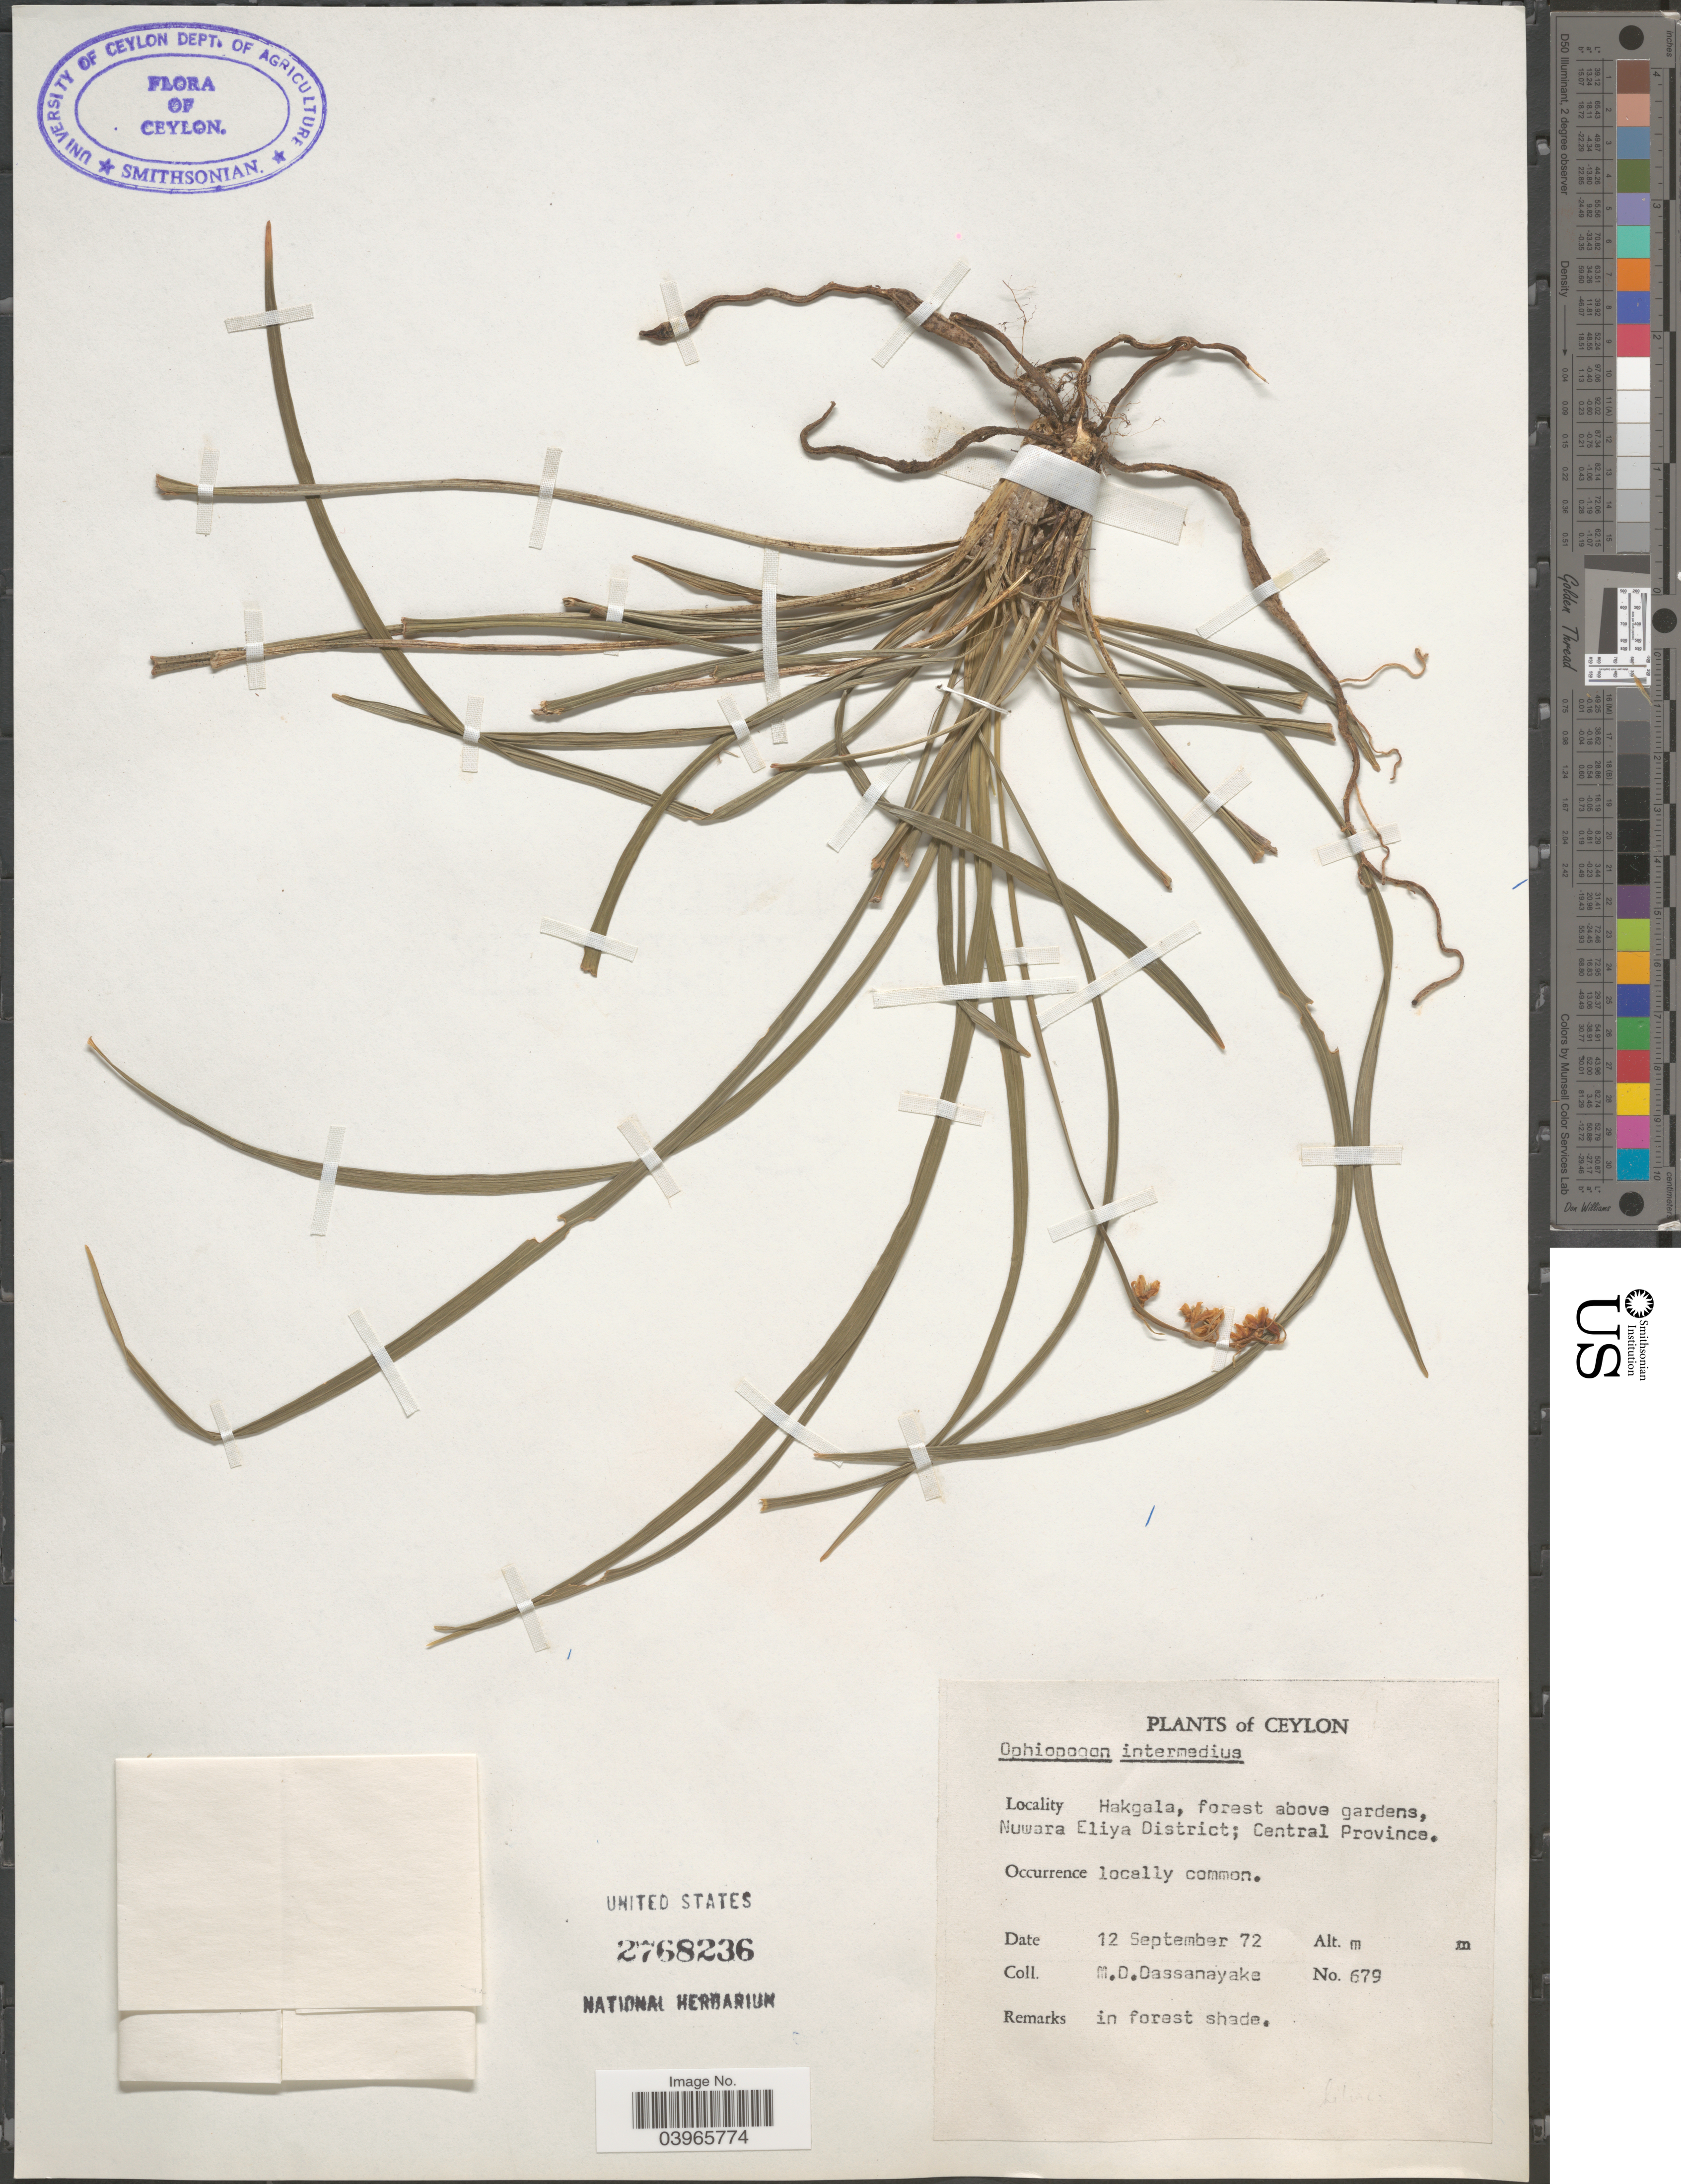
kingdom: Plantae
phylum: Tracheophyta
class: Liliopsida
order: Asparagales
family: Asparagaceae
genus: Ophiopogon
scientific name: Ophiopogon intermedius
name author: D. Don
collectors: M. D. Dassanayake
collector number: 679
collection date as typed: Transcribed d/m/y: 12/9/72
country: Sri Lanka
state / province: Central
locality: Ceylon. Hakgalam forest above gardens, Nuwara Eliya District.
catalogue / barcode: US 2768236